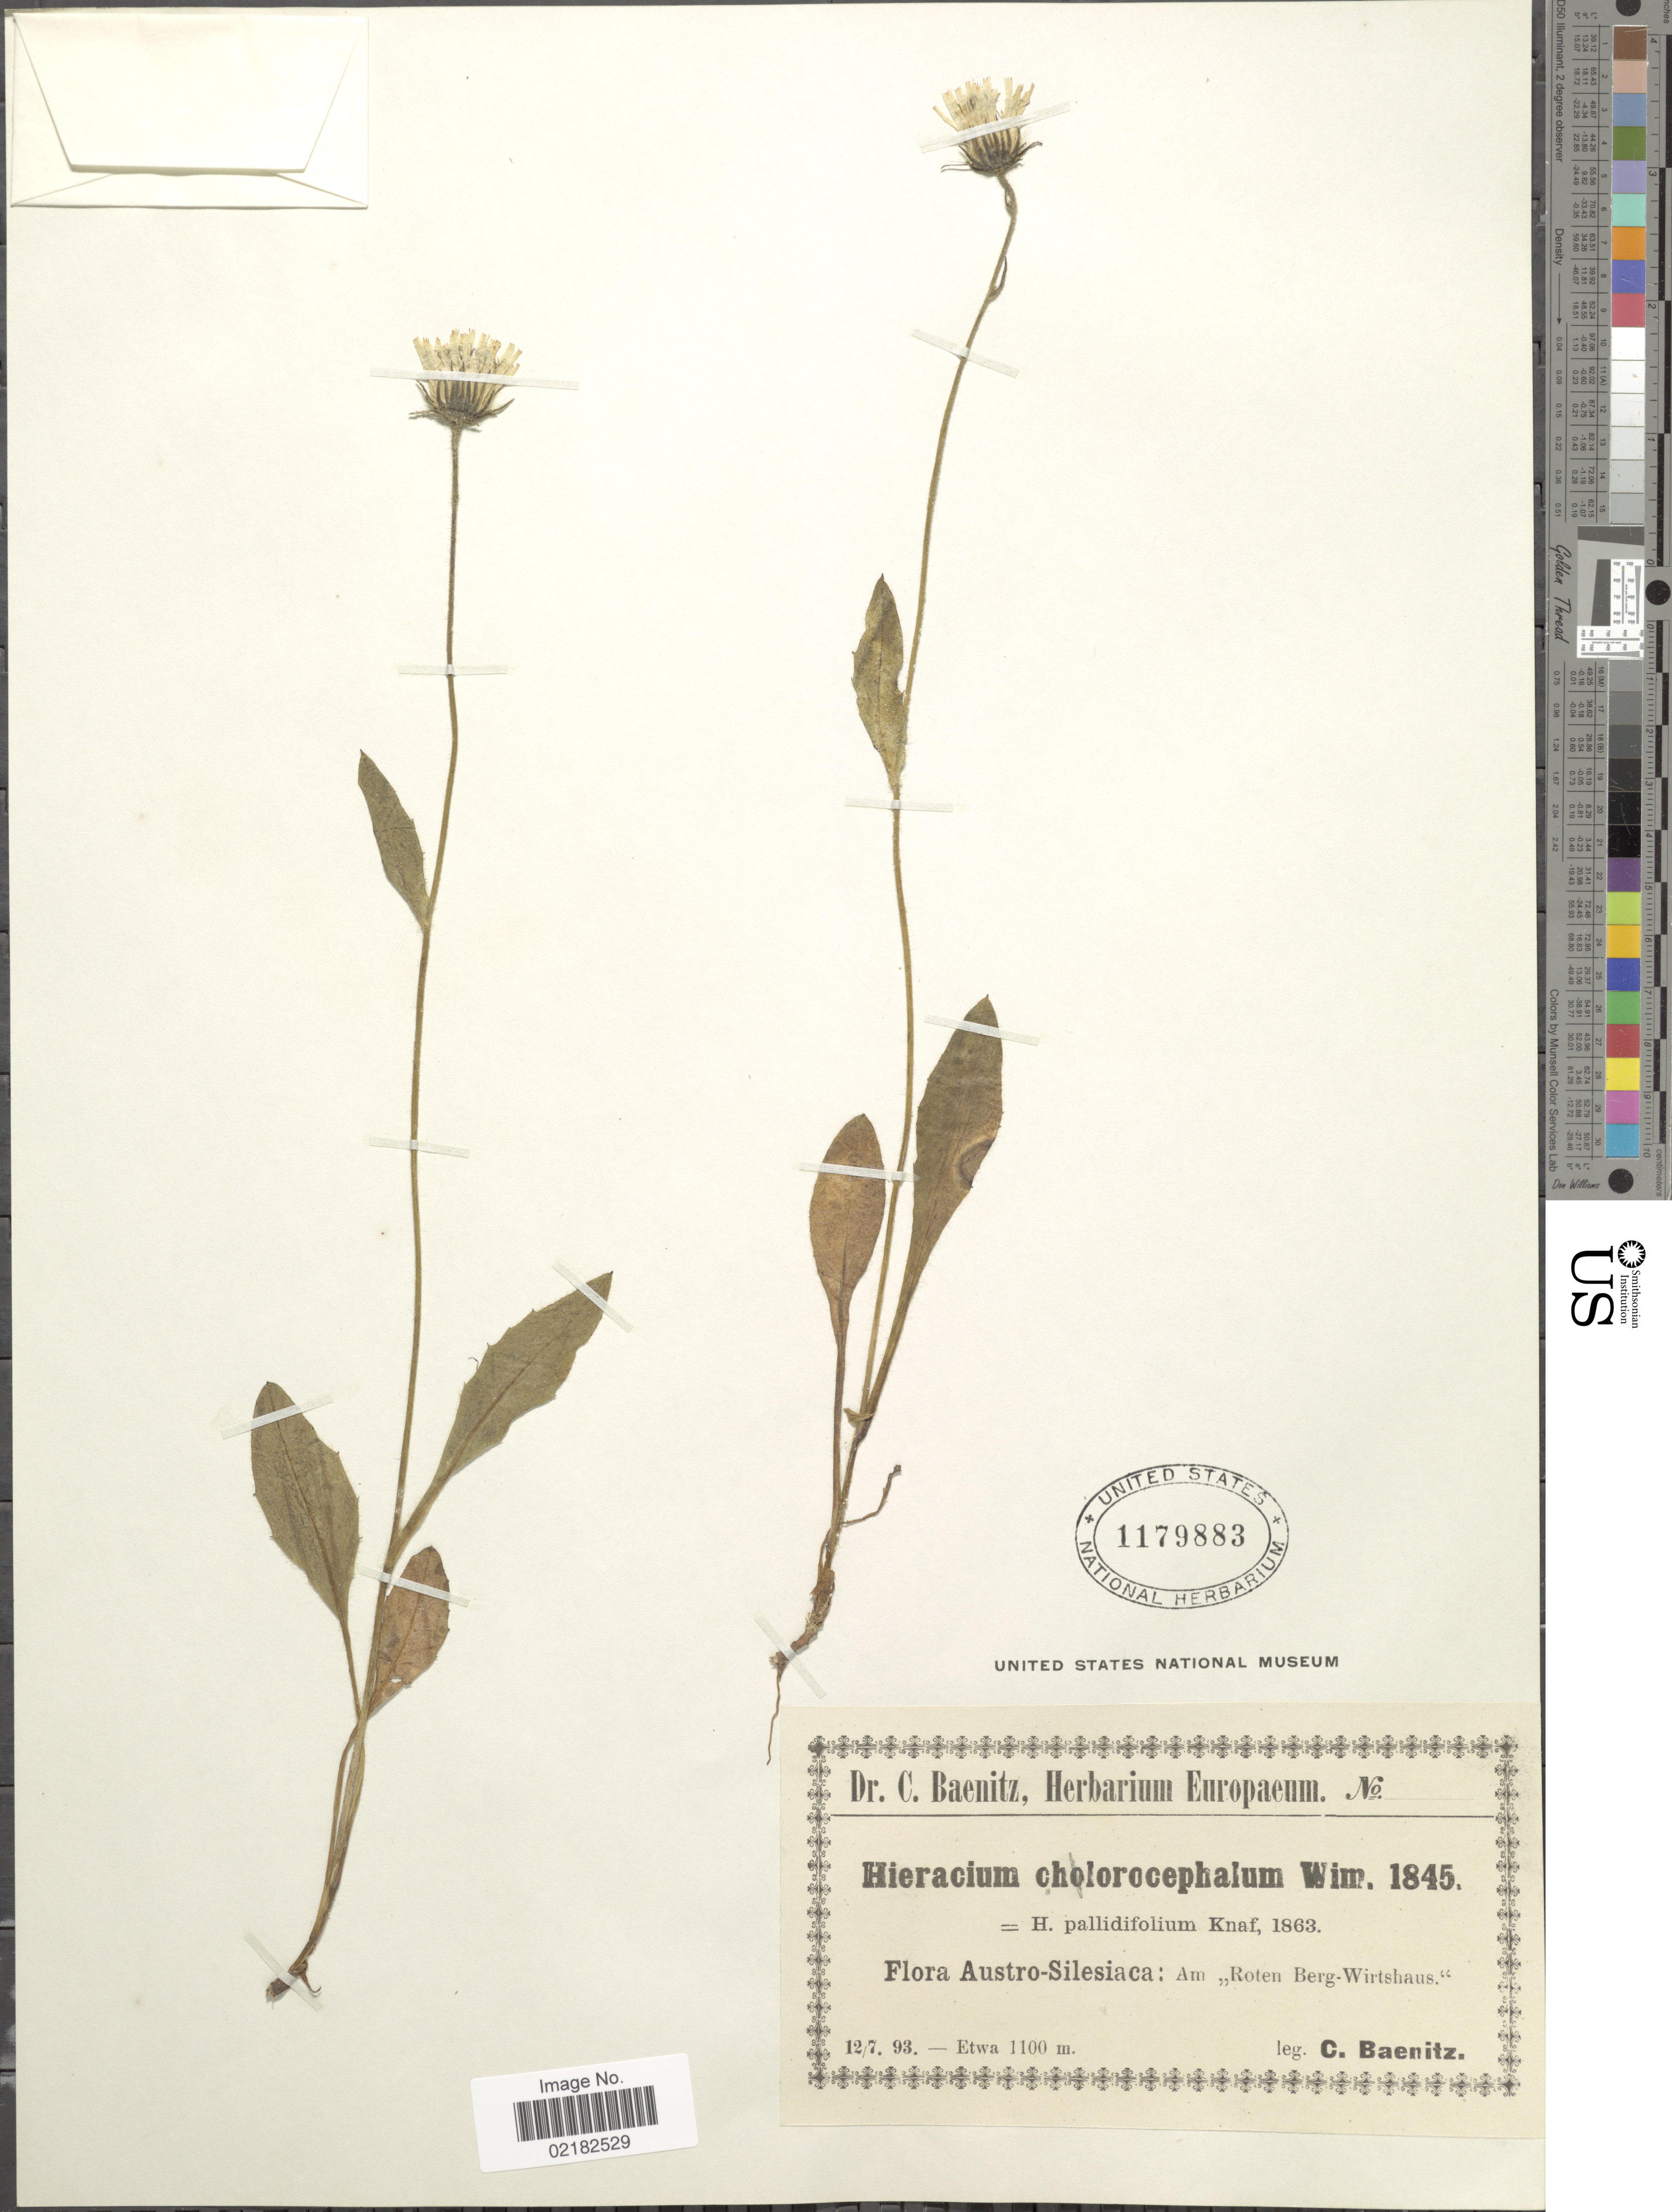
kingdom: Plantae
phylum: Tracheophyta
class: Magnoliopsida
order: Asterales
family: Asteraceae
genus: Hieracium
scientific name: Hieracium chlorocephalum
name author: Wimm. ex R. Uechtr.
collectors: C. G. Baenitz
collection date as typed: Transcribed d/m/y: 12/7/93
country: Czechia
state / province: Moravian-Silesian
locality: Austro-Silesiaca, am Roten Berg-Wirtshaus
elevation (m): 1100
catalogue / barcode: US 1179883